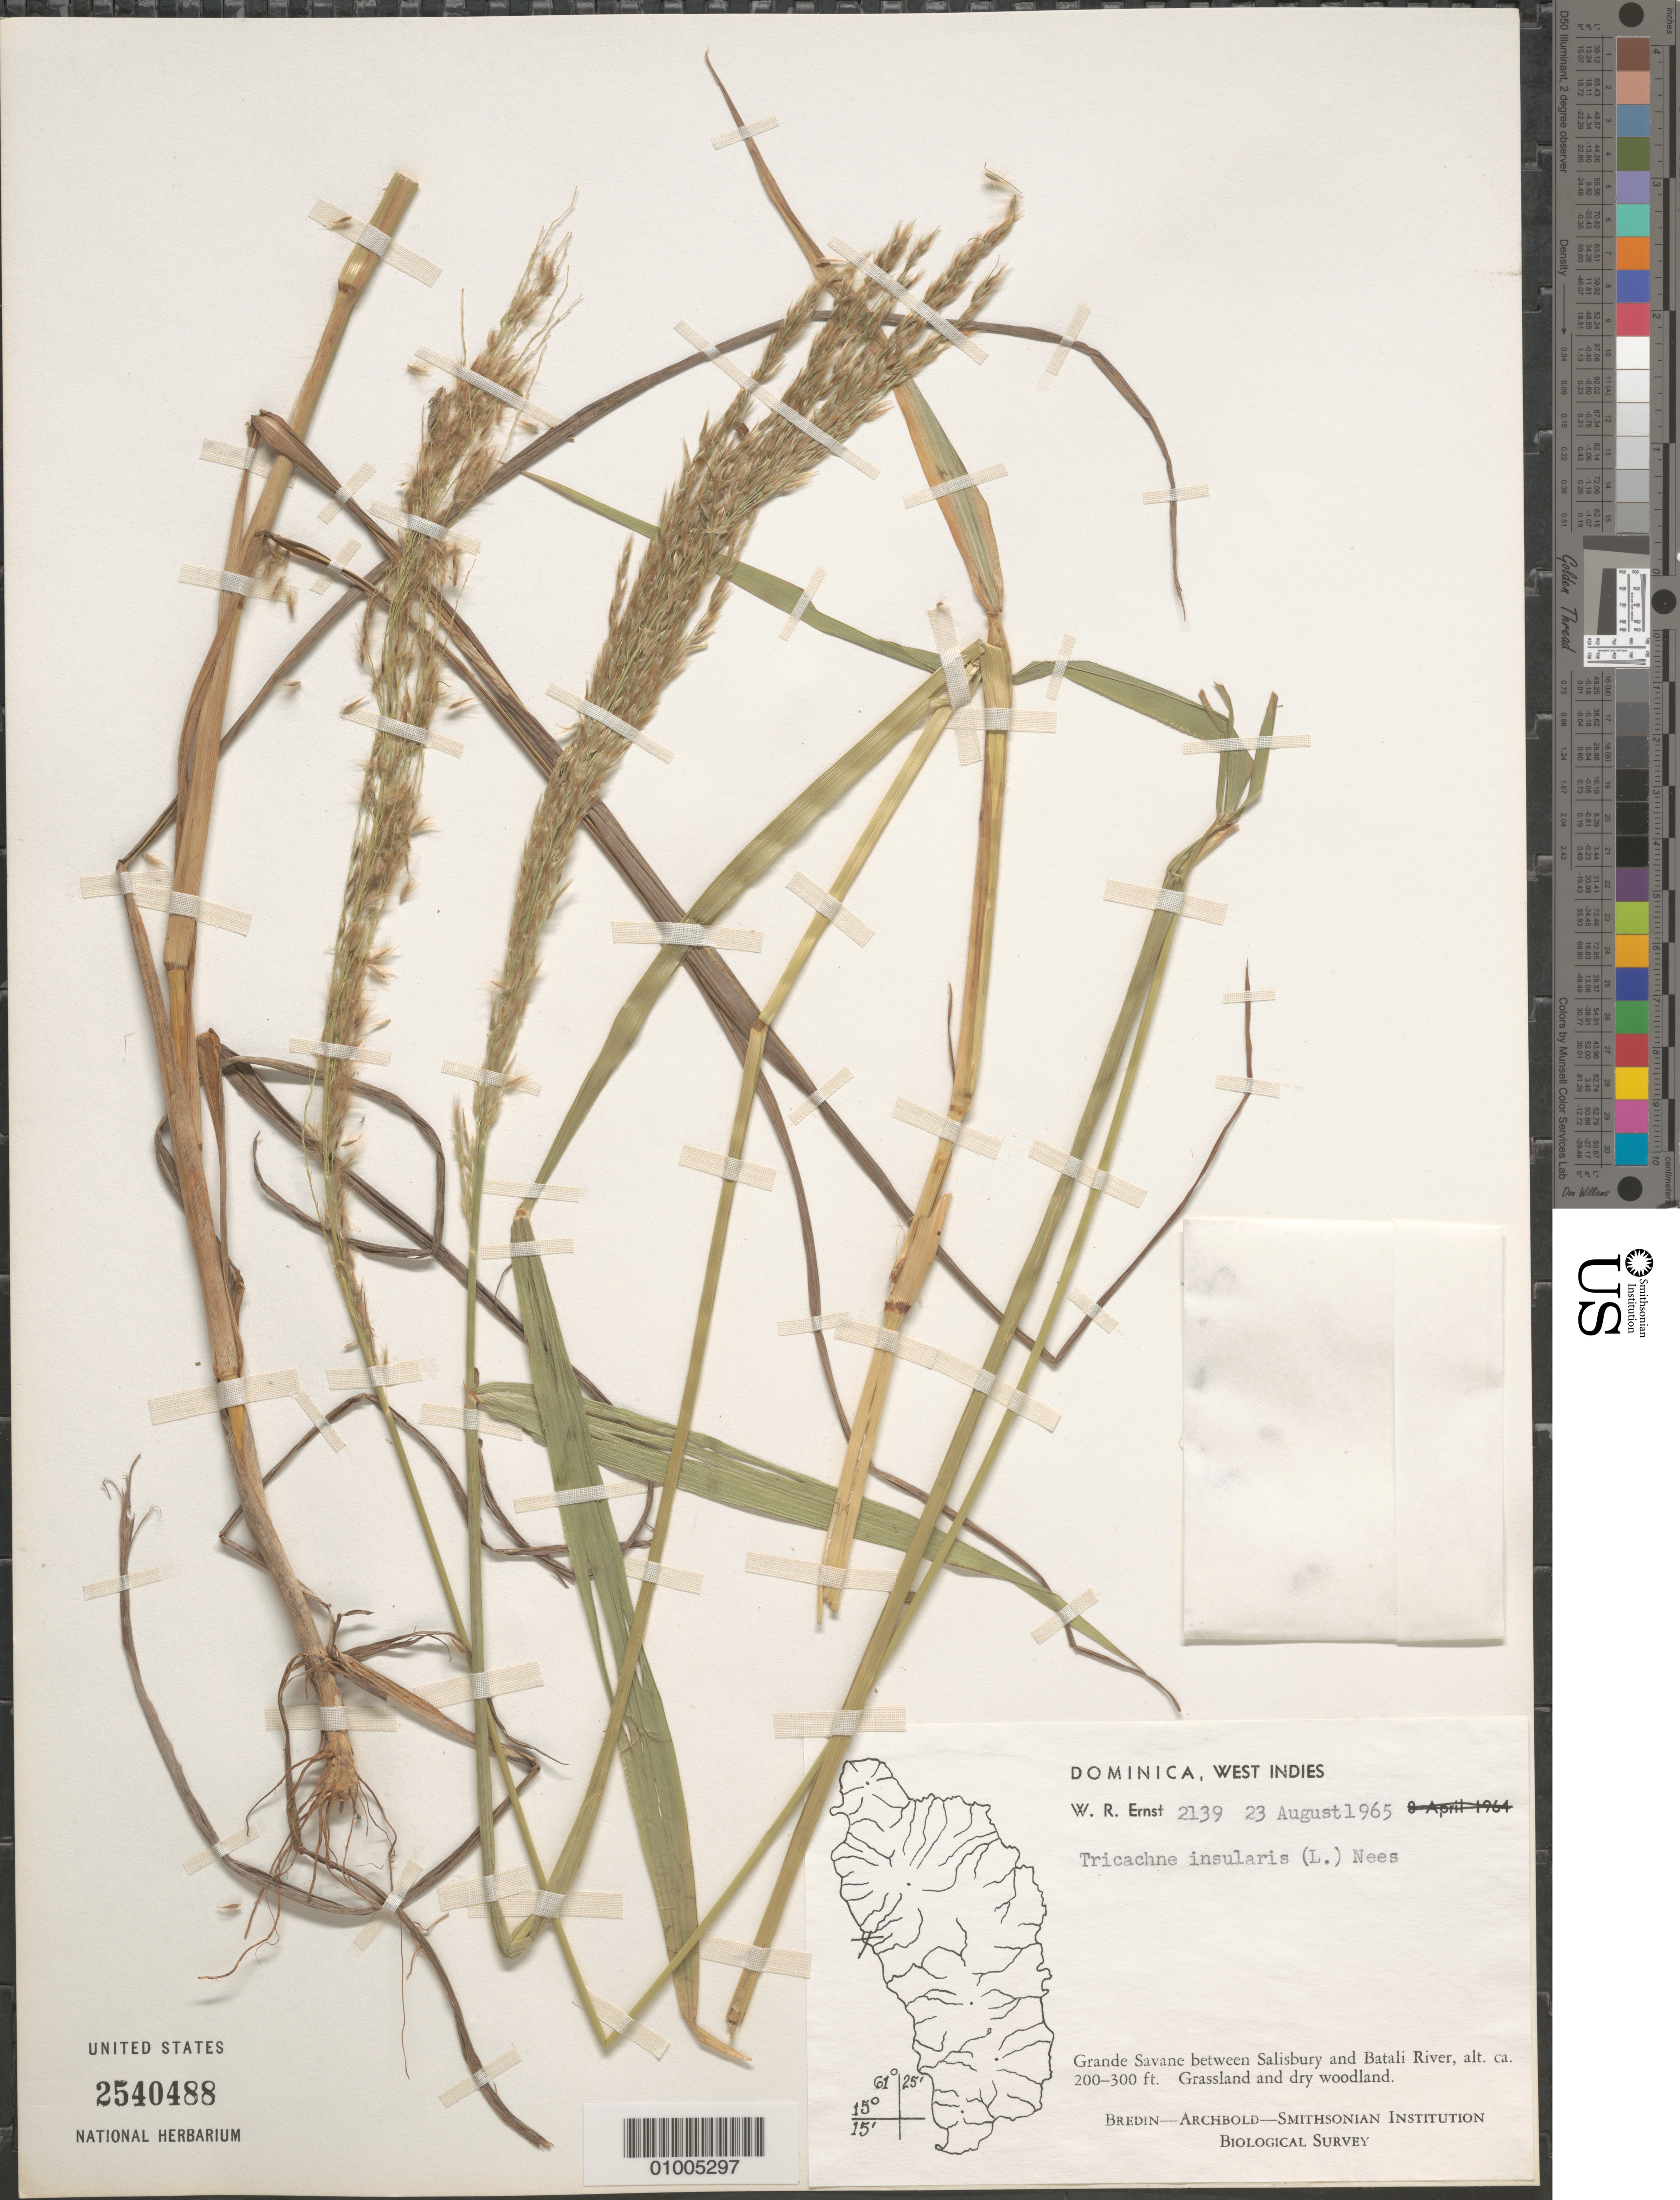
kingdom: Plantae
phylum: Tracheophyta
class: Liliopsida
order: Poales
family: Poaceae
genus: Trichachne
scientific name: Trichachne insularis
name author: (L.) Nees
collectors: W. R. Ernst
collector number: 2139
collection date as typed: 23 Aug 1965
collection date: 1965-08-23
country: Dominica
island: Dominica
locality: Grande Savane between Salisbury and batali River.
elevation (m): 61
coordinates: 0 N, 0 E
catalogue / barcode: US 2540488